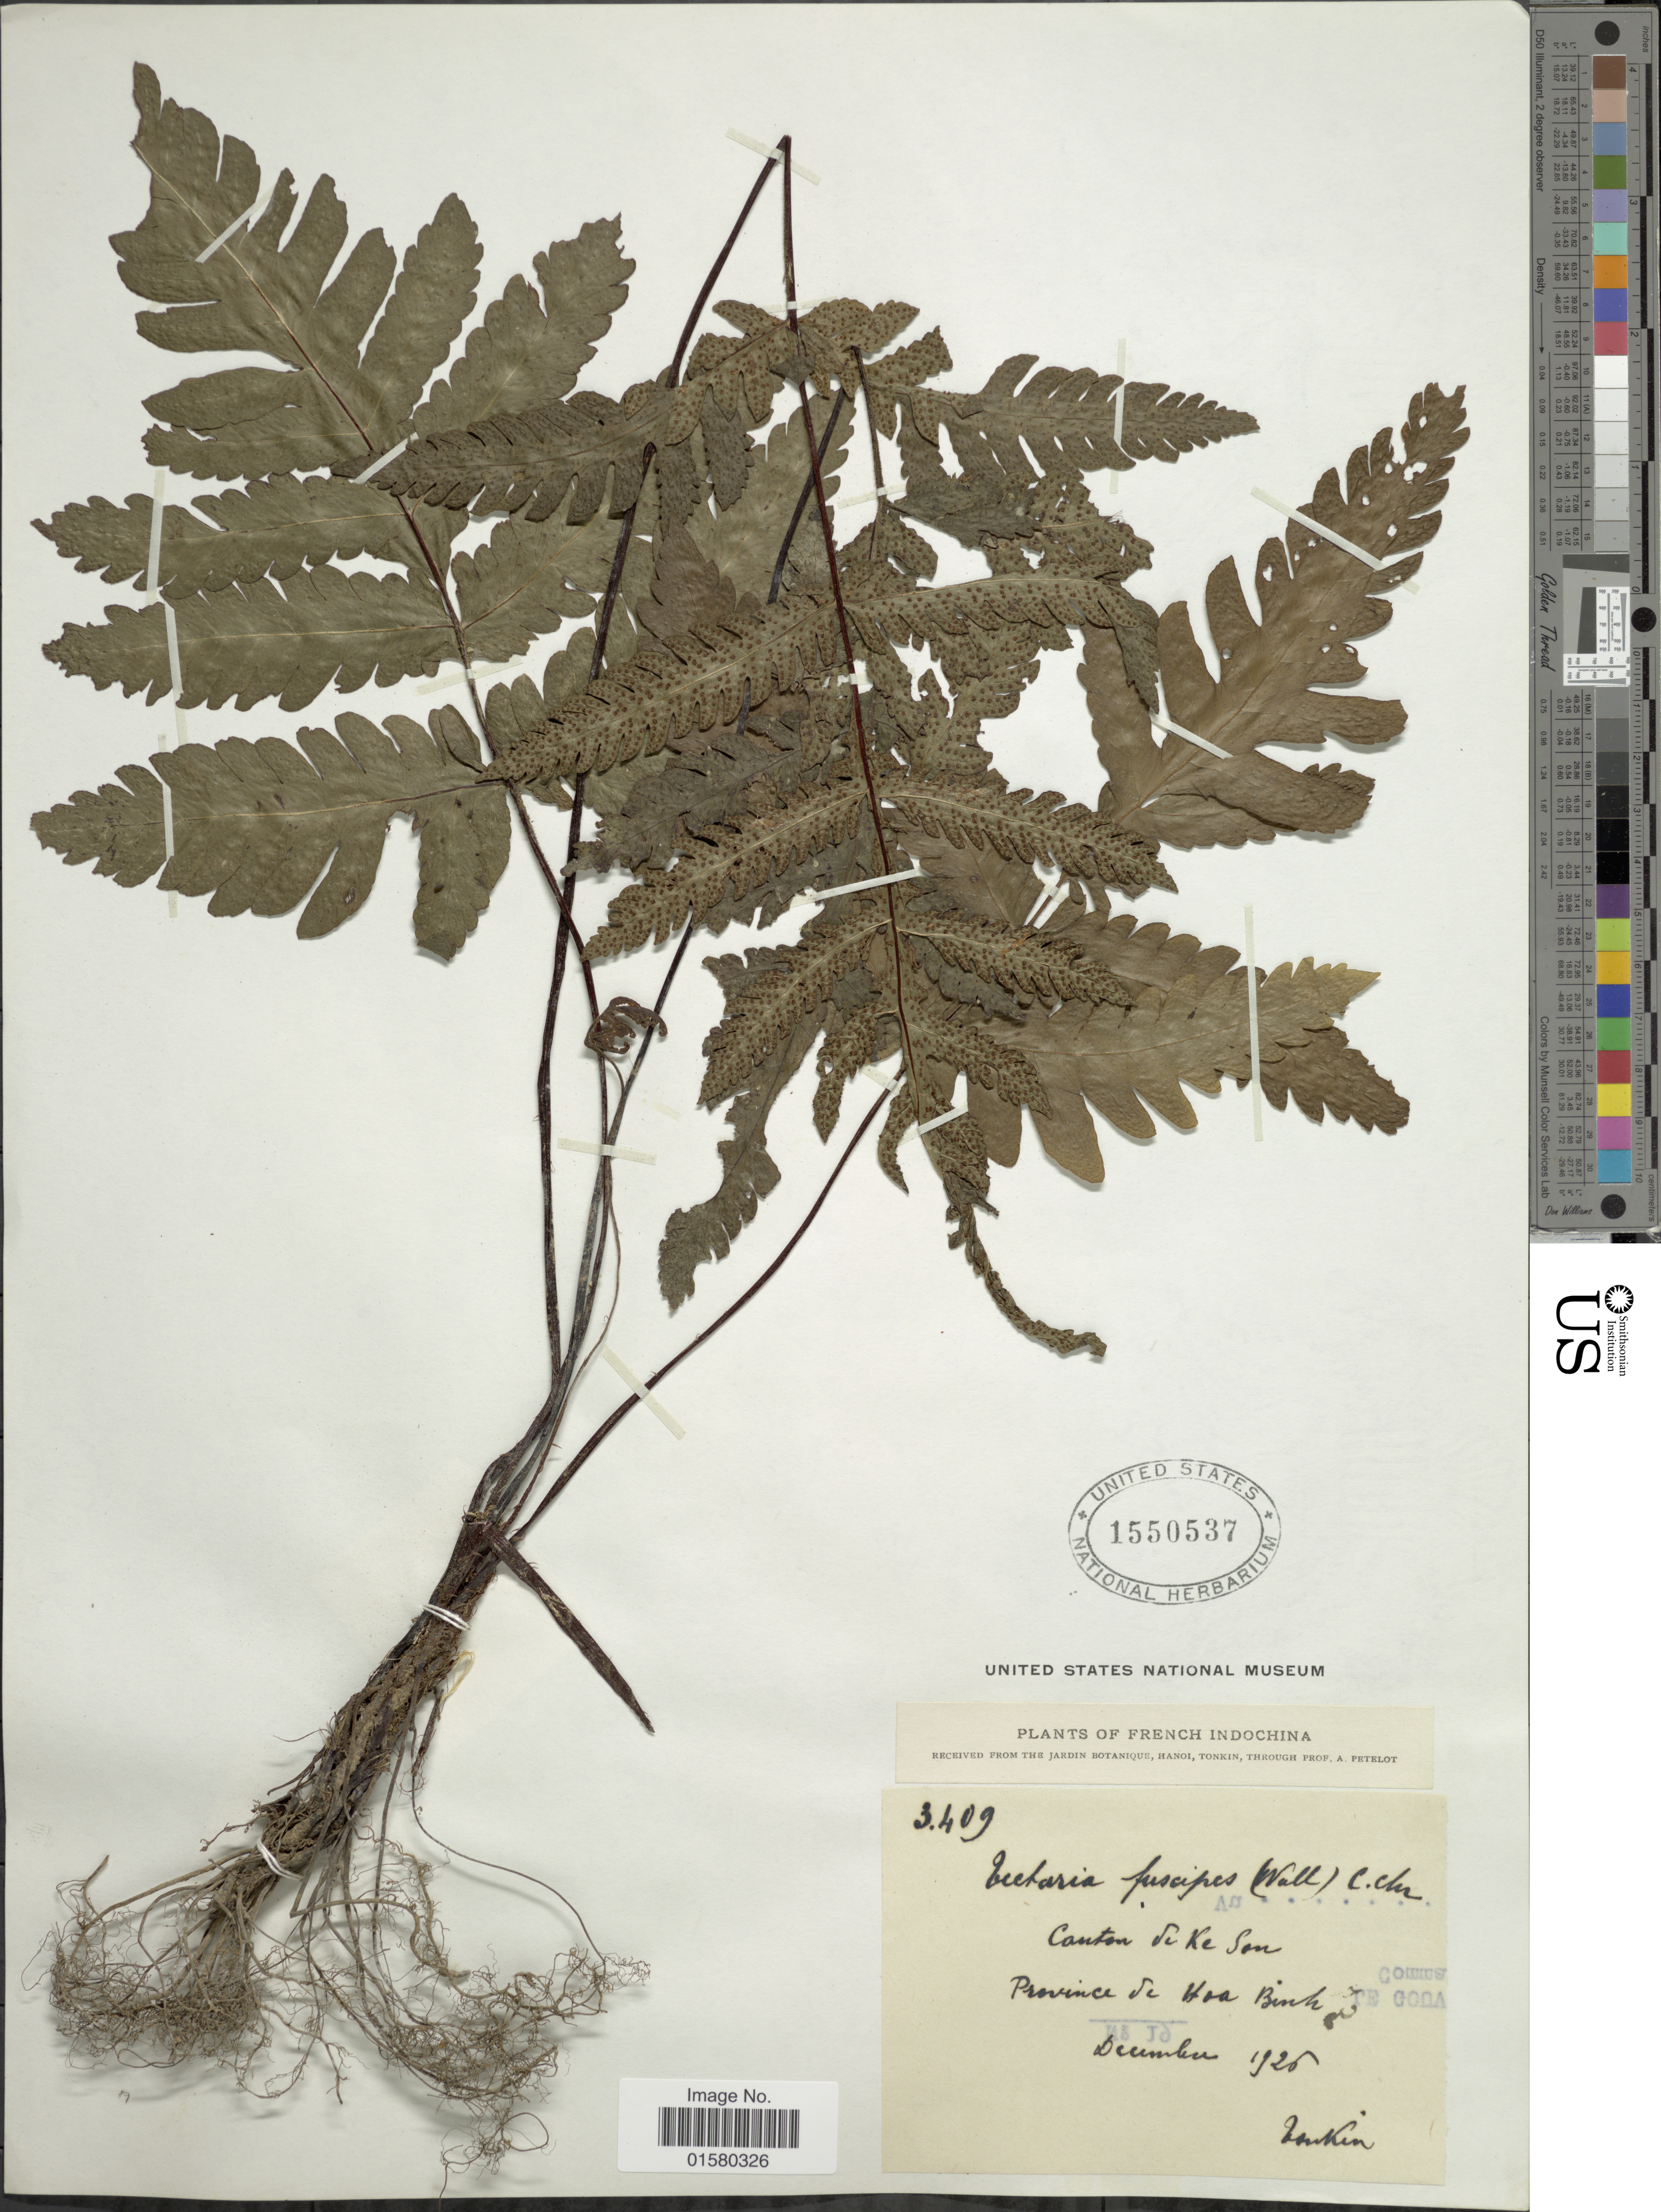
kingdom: Plantae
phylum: Tracheophyta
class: Polypodiopsida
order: Polypodiales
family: Tectariaceae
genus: Tectaria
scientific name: Tectaria paradoxa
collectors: A. Petelot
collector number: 3409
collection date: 1926-12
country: Vietnam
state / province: Hoa Binh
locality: French Indochina, Tonkin. Canton de Ke Son, Province de Hoa Binh [interpreted]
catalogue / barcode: US 1550537